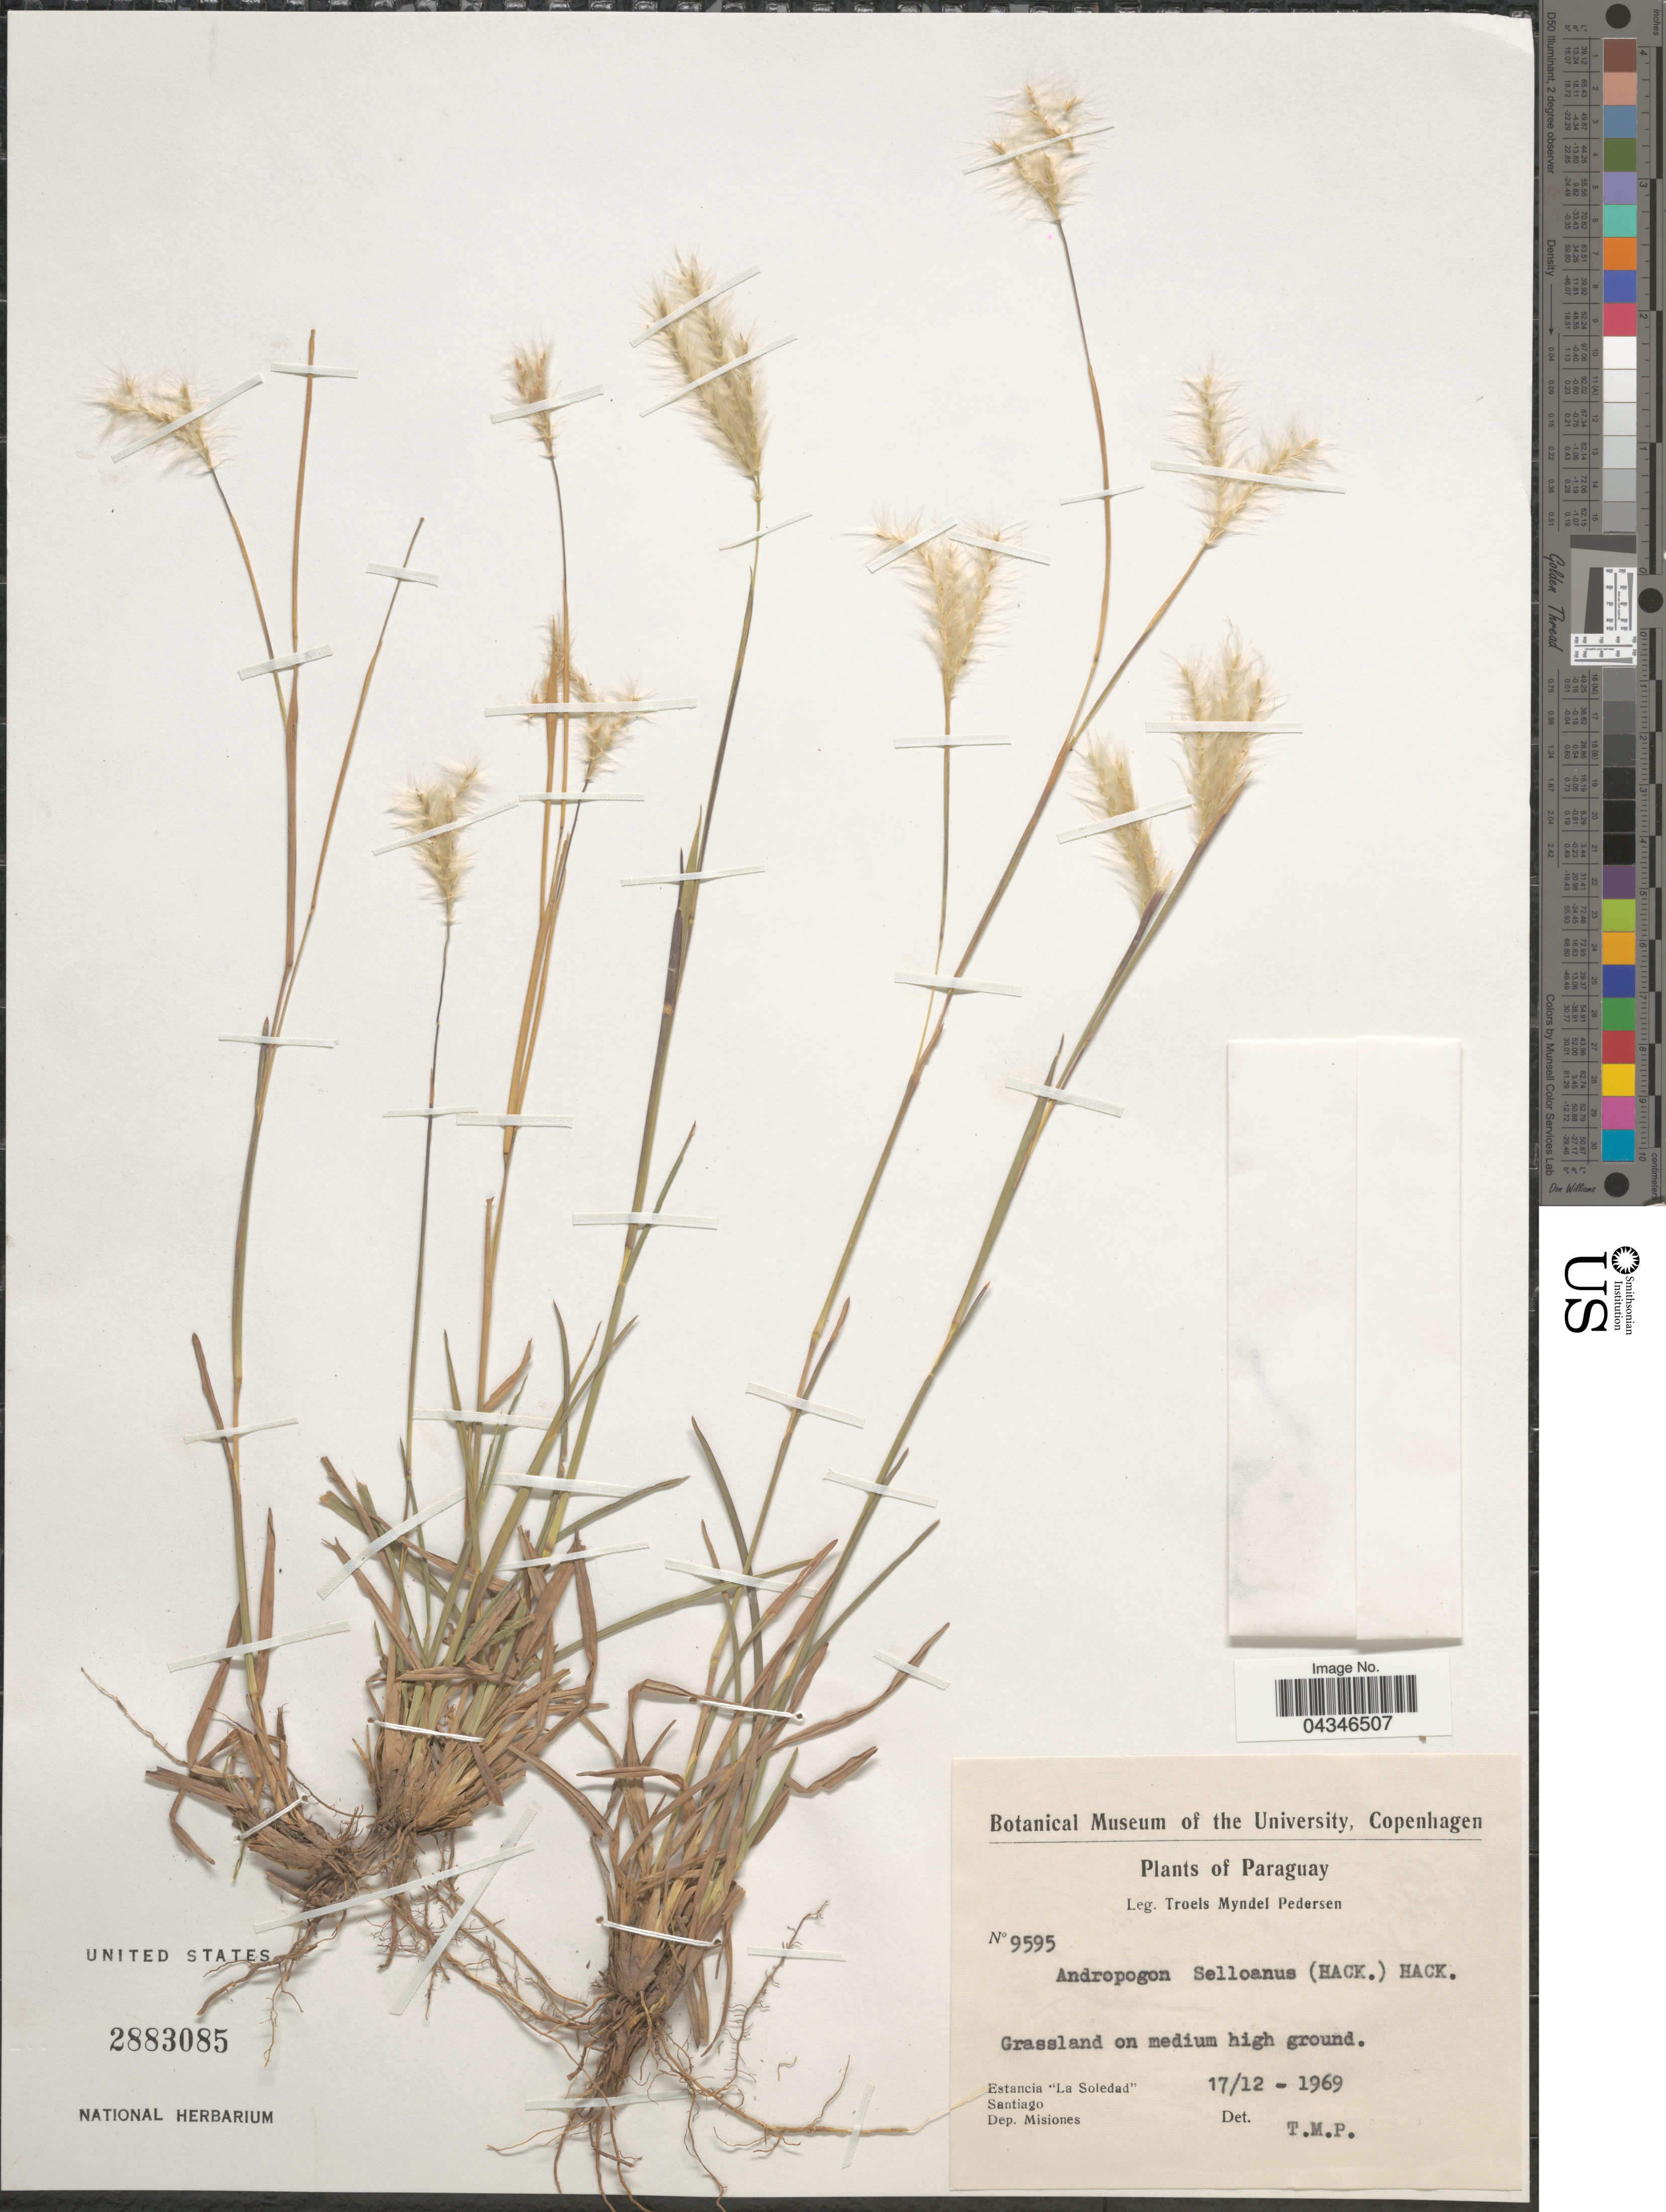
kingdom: Plantae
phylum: Tracheophyta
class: Liliopsida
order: Poales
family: Poaceae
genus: Andropogon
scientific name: Andropogon selloanus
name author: (Hack.) Hack.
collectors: T. Pederson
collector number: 9595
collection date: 1969-12-17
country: Paraguay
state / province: Misiones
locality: Estancia "La Soledad". Santiago. Dep. Misiones.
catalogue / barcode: US 2883085